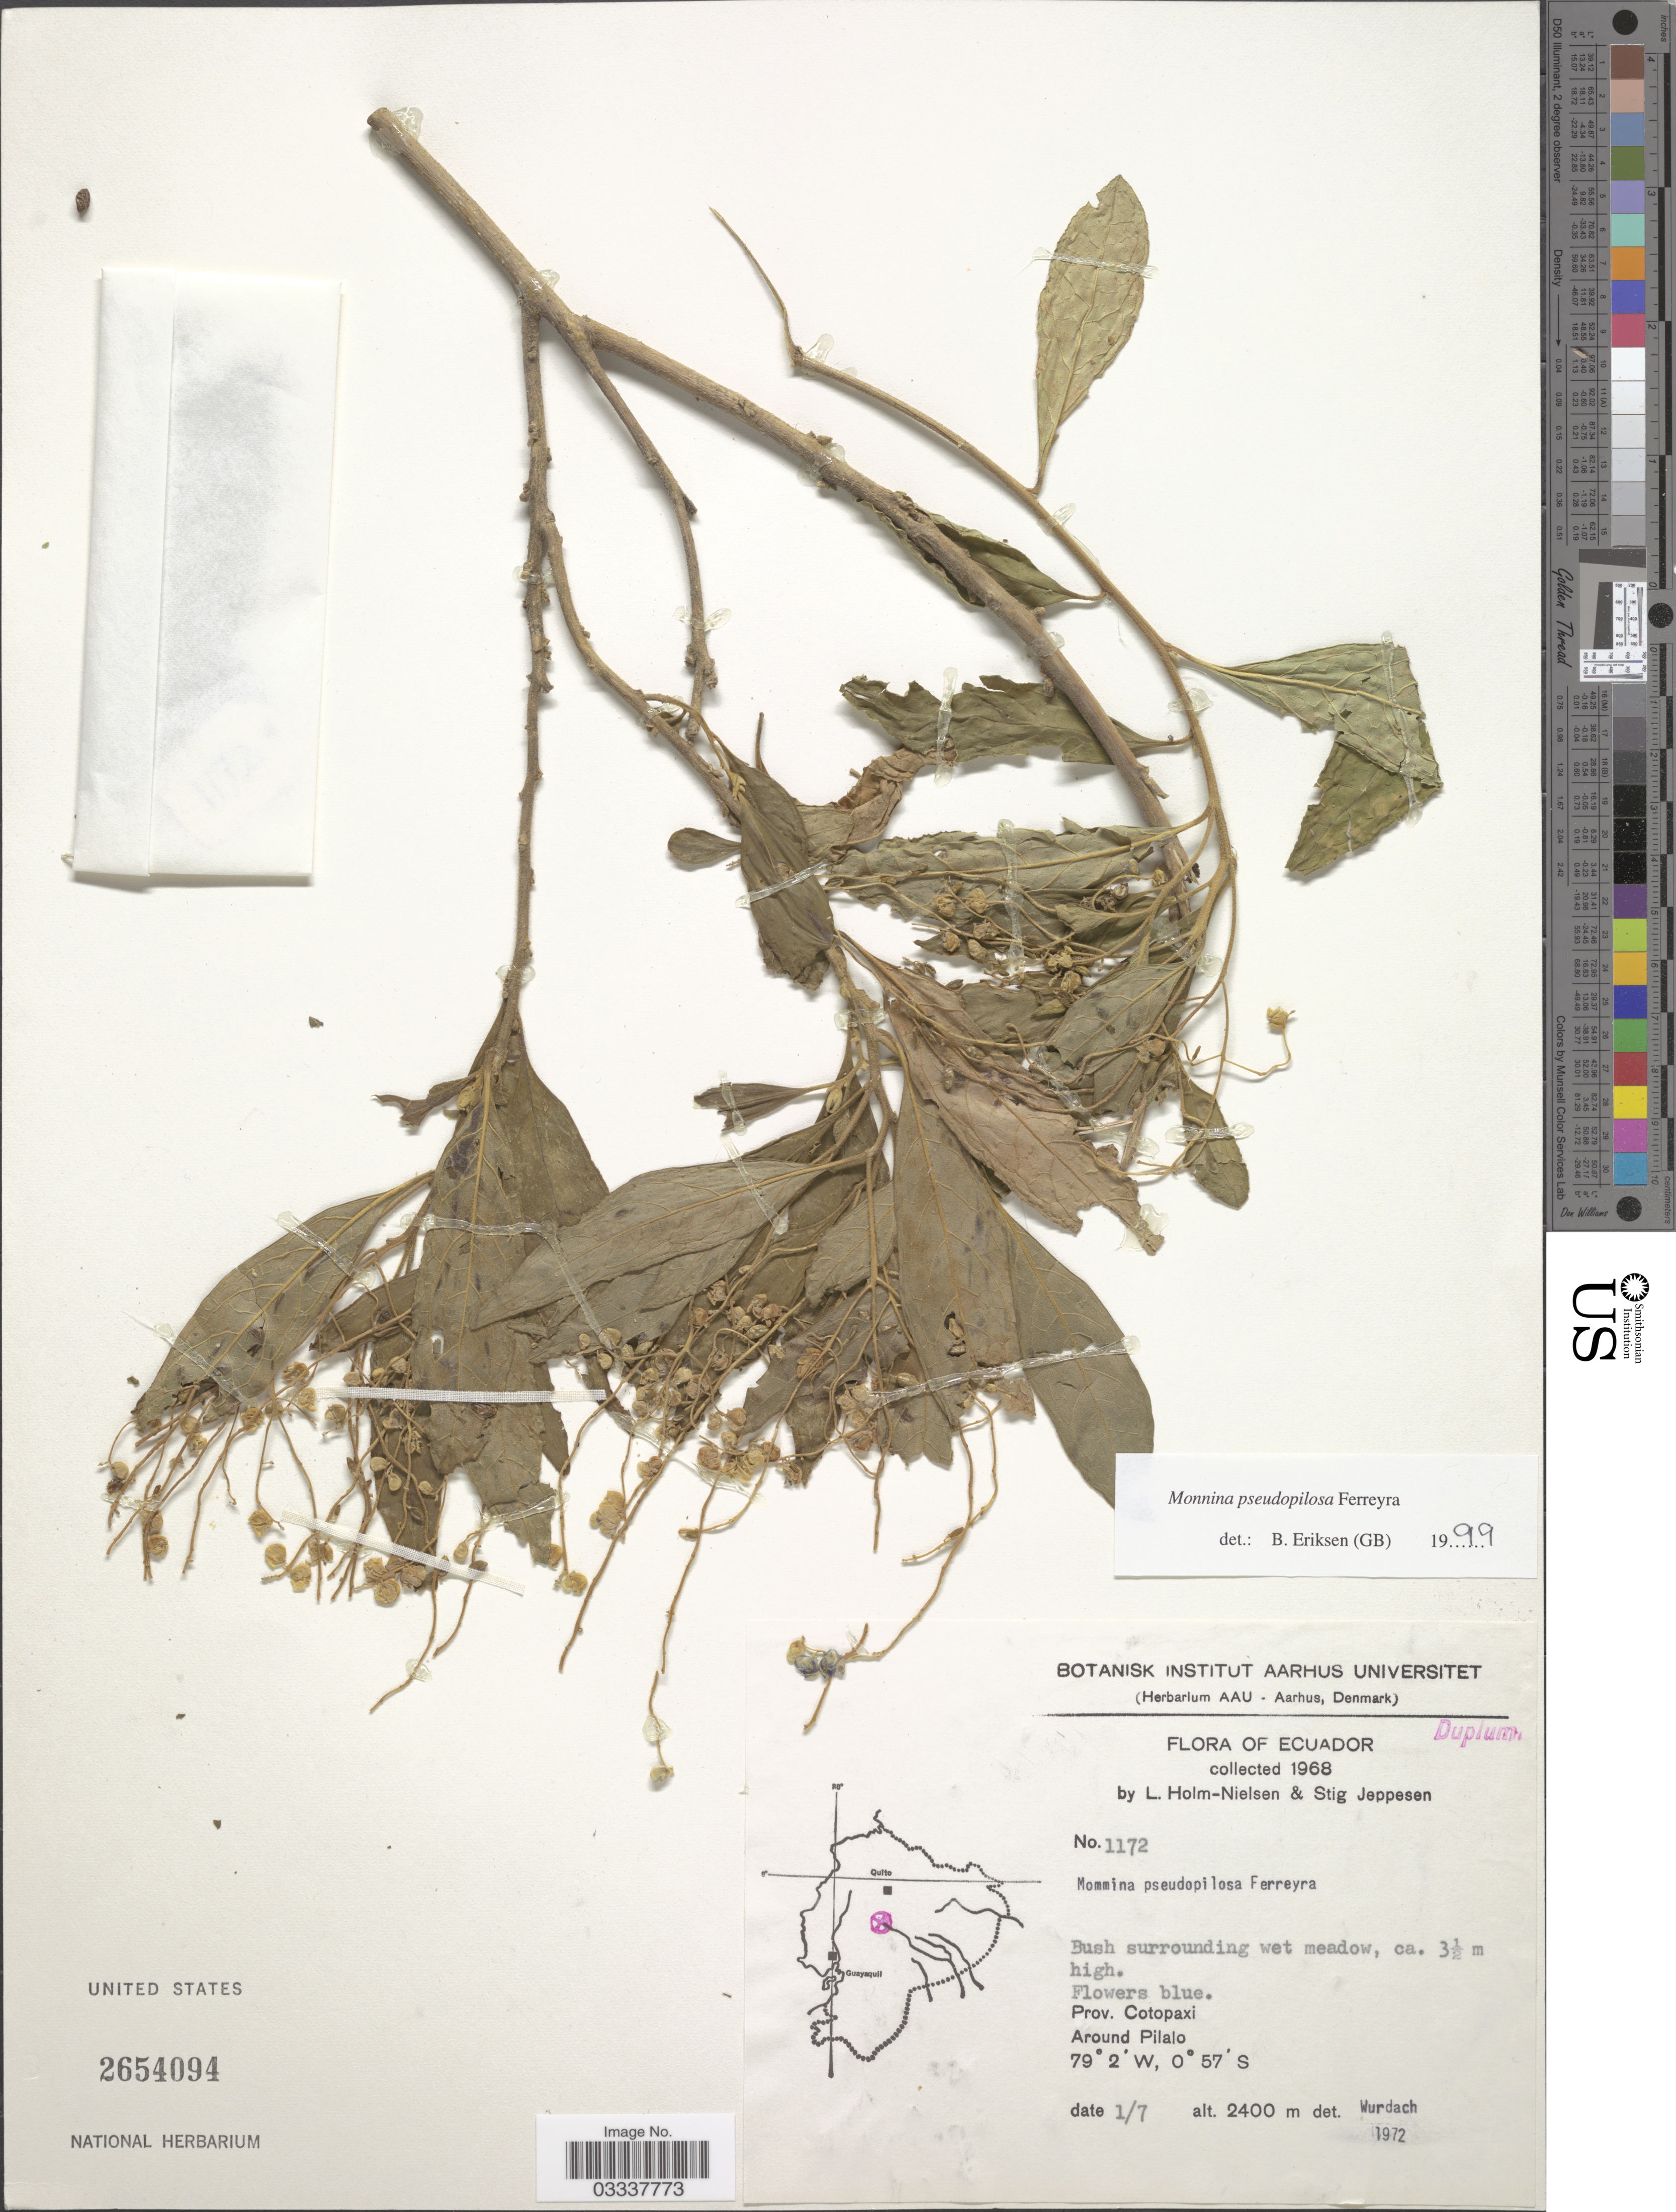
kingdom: Plantae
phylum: Tracheophyta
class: Magnoliopsida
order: Fabales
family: Polygalaceae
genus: Monnina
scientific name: Monnina pseudopilosa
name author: Ferreyra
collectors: L. Holm-Nielsen & S. Jeppesen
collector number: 1172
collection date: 1968-07-01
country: Ecuador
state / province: Cotopaxi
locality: Around Pilalo.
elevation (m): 2400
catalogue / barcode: US 2654094